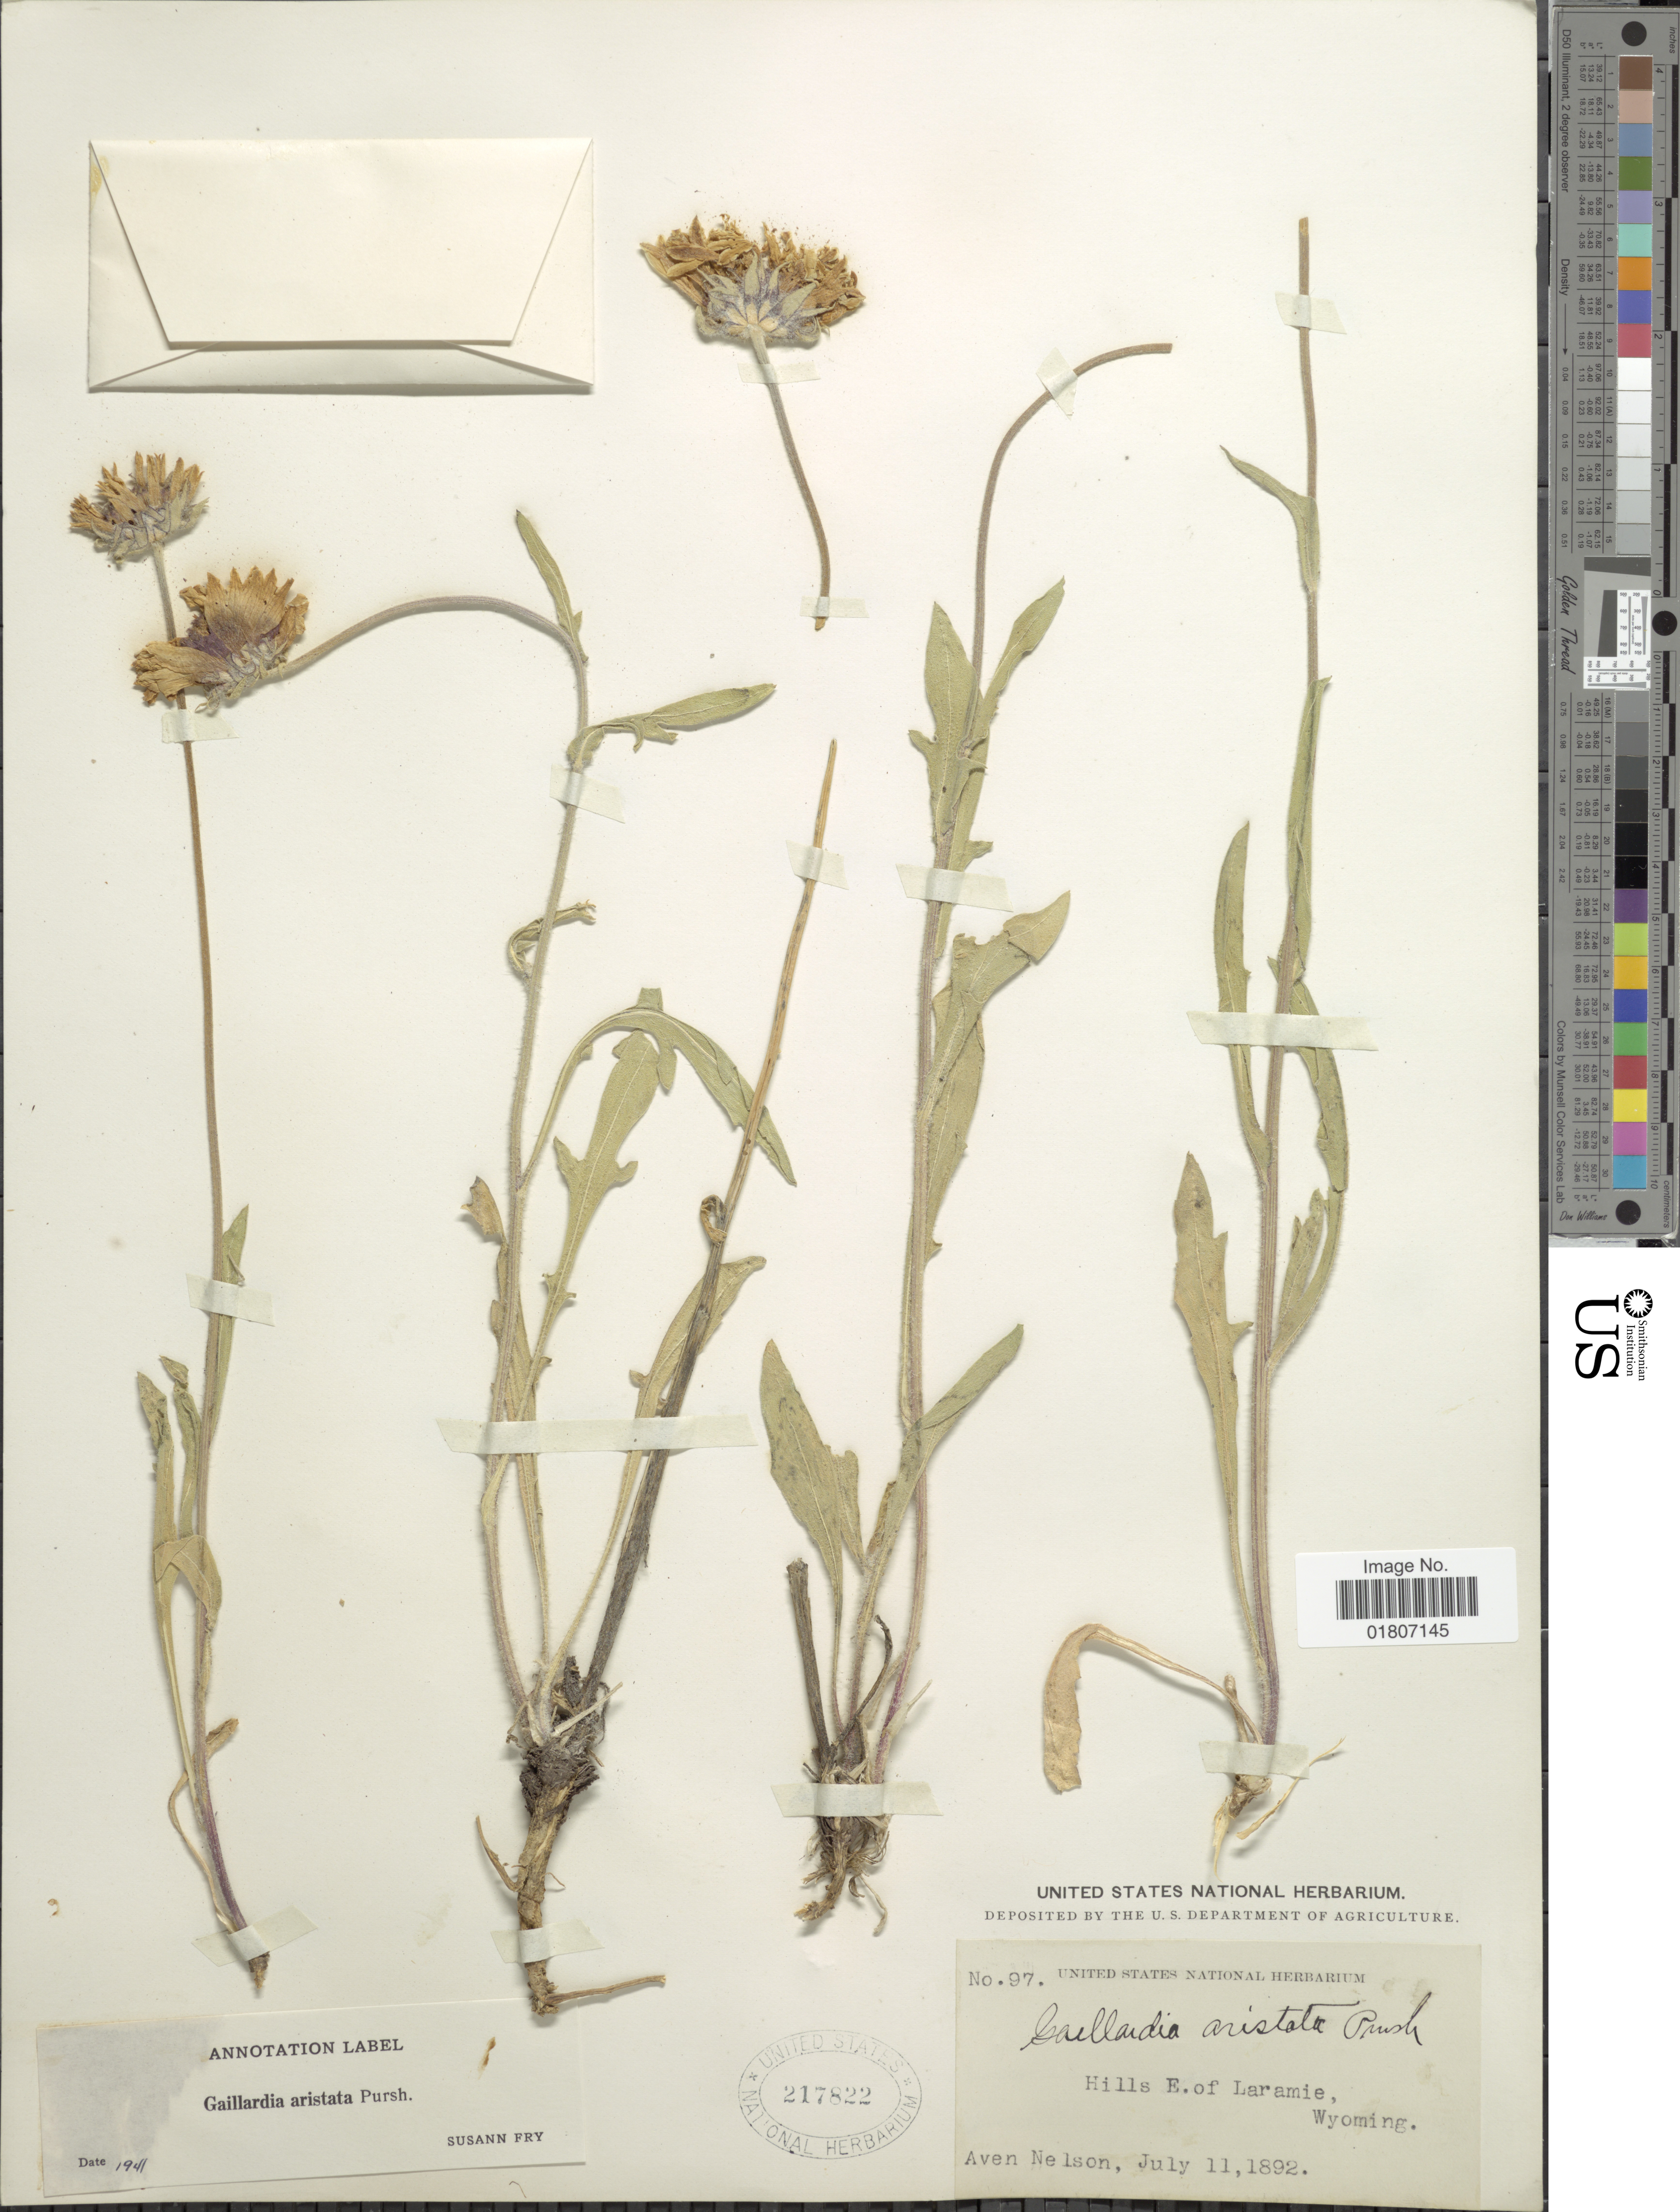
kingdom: Plantae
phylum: Tracheophyta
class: Magnoliopsida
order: Asterales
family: Asteraceae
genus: Gaillardia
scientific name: Gaillardia aristata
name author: Pursh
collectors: A. Nelson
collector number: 97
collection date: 1892-07-11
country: United States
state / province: Wyoming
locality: Hills E. of Laramie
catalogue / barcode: US 217822